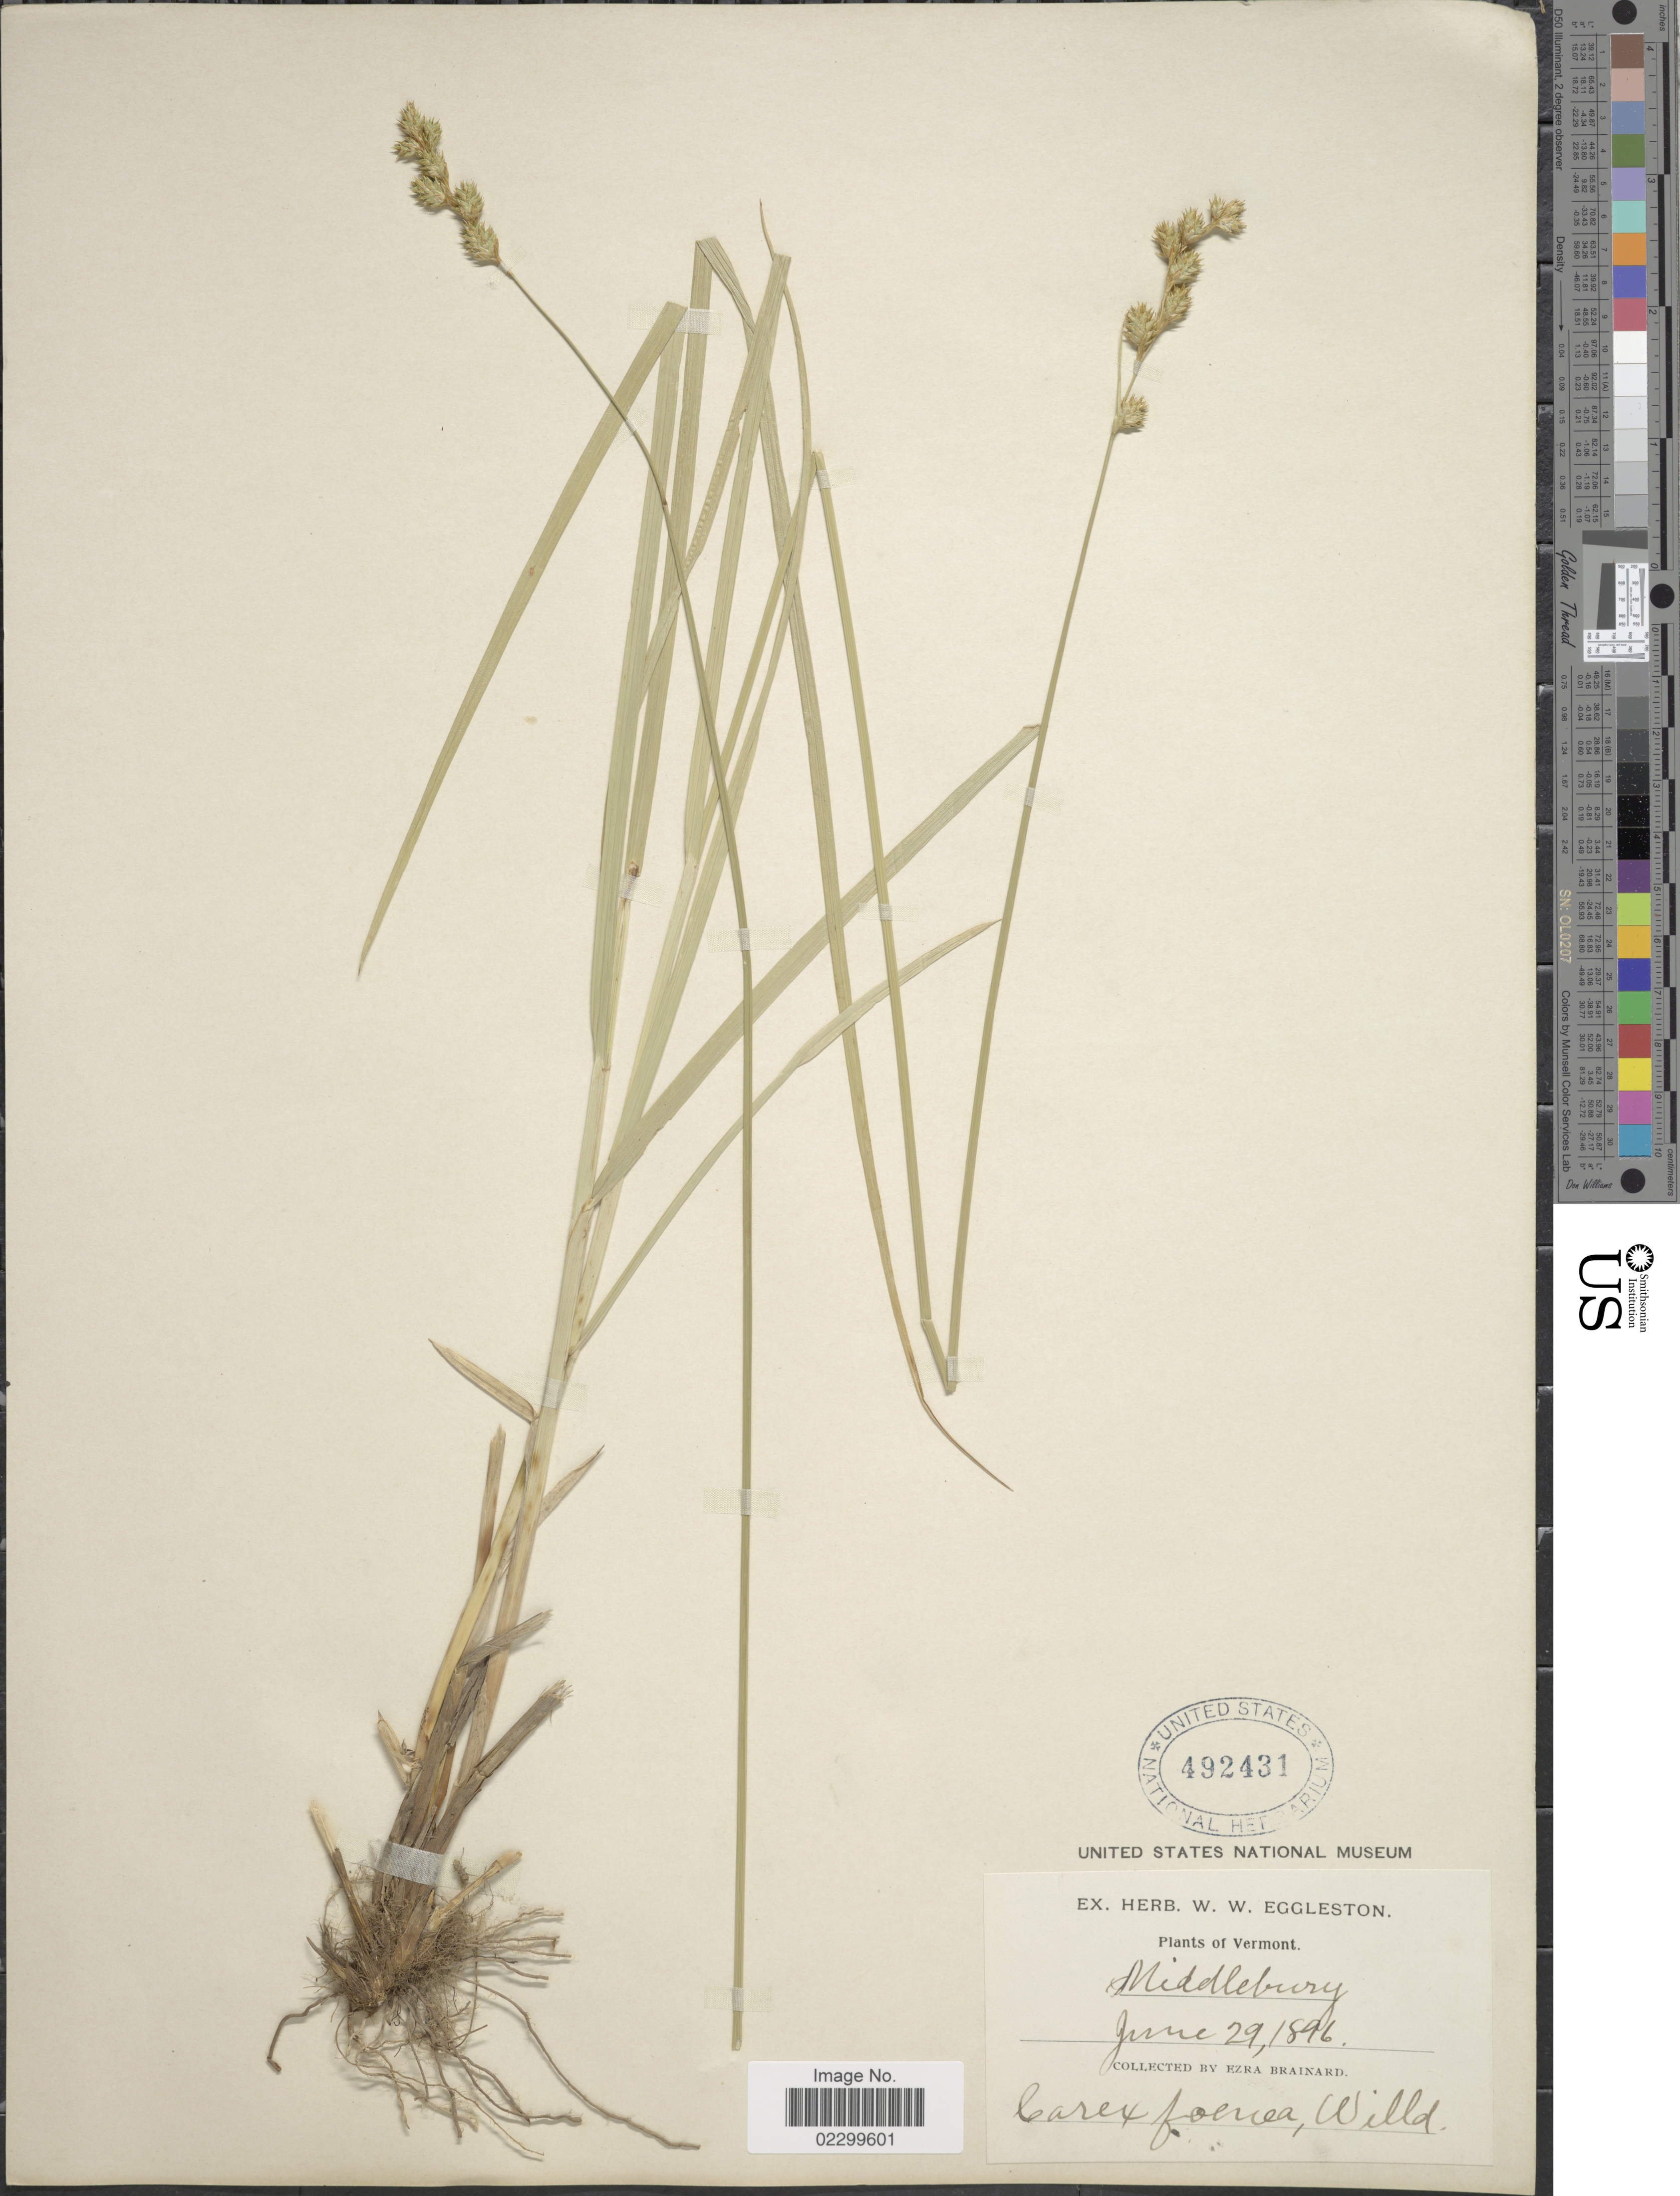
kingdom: Plantae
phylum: Tracheophyta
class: Liliopsida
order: Poales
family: Cyperaceae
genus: Carex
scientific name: Carex foenea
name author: Willd.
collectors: E. Brainard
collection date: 1896-06-29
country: United States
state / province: Vermont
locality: Middlebury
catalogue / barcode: US 492431